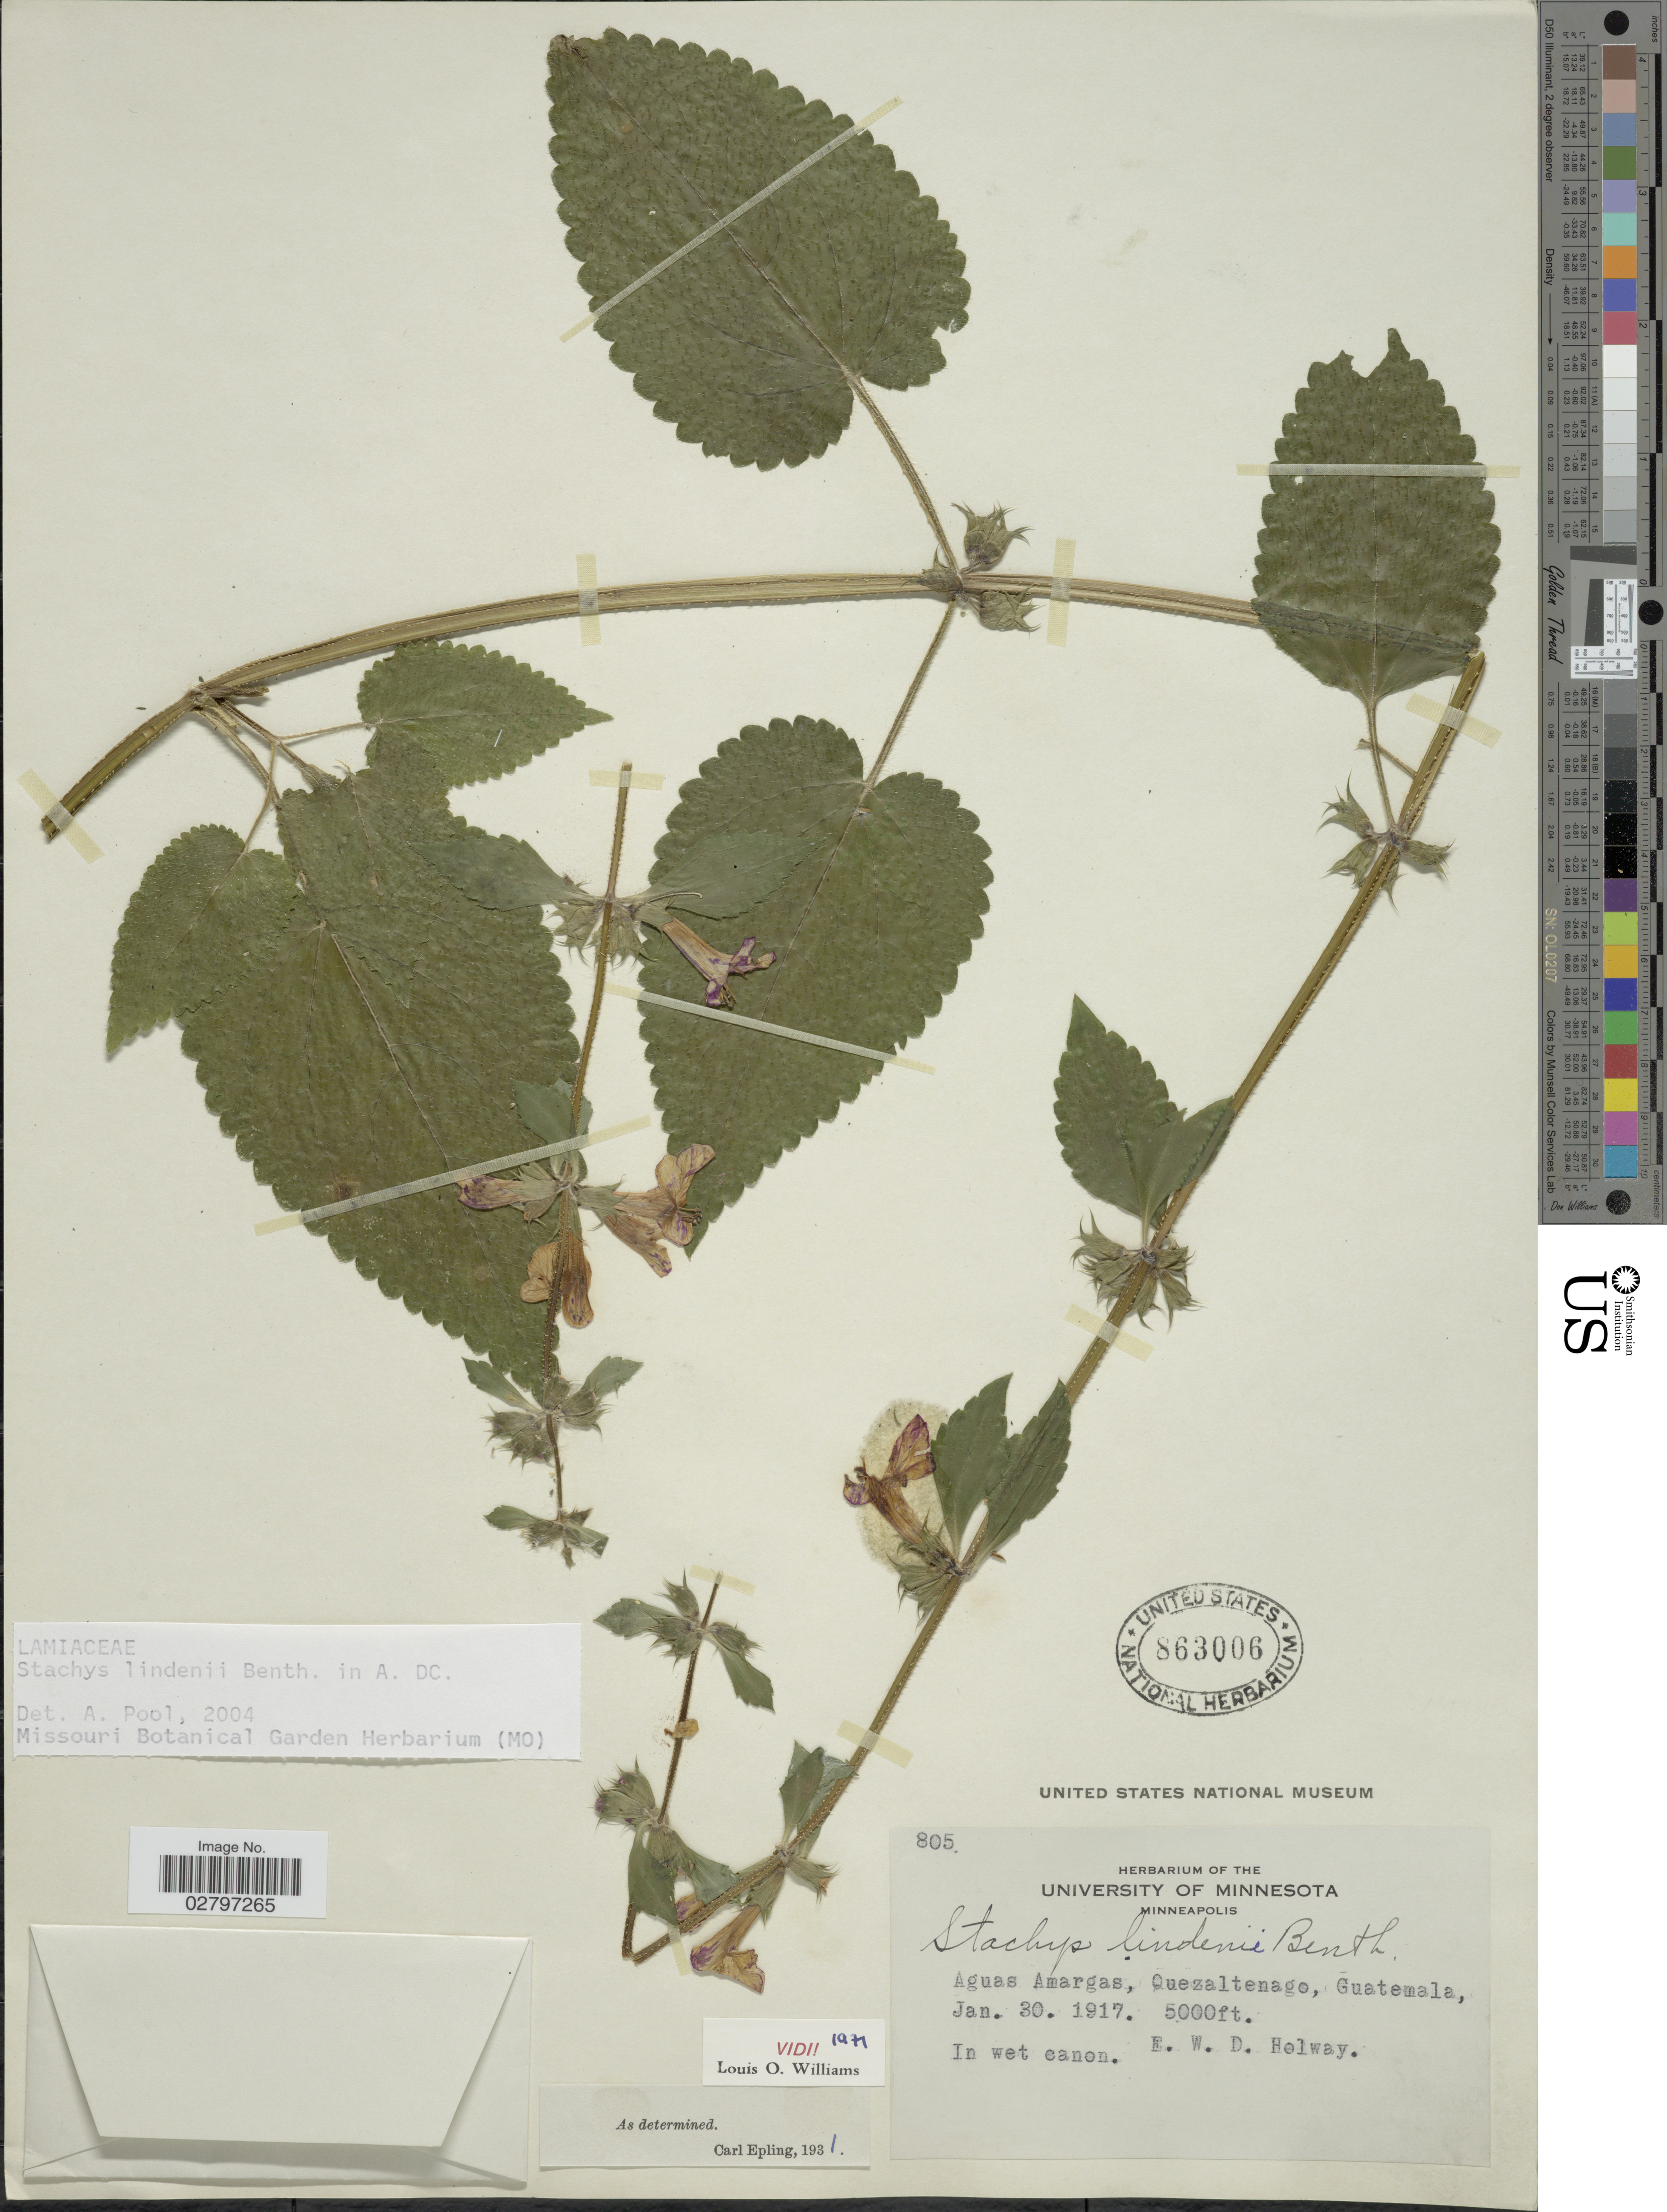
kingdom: Plantae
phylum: Tracheophyta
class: Magnoliopsida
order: Lamiales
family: Lamiaceae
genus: Stachys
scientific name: Stachys lindenii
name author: Benth.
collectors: E. W. D. Holway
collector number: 805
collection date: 1917-01-30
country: Guatemala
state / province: Quetzaltenango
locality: Aguas Amargas.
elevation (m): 1524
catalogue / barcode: US 863006